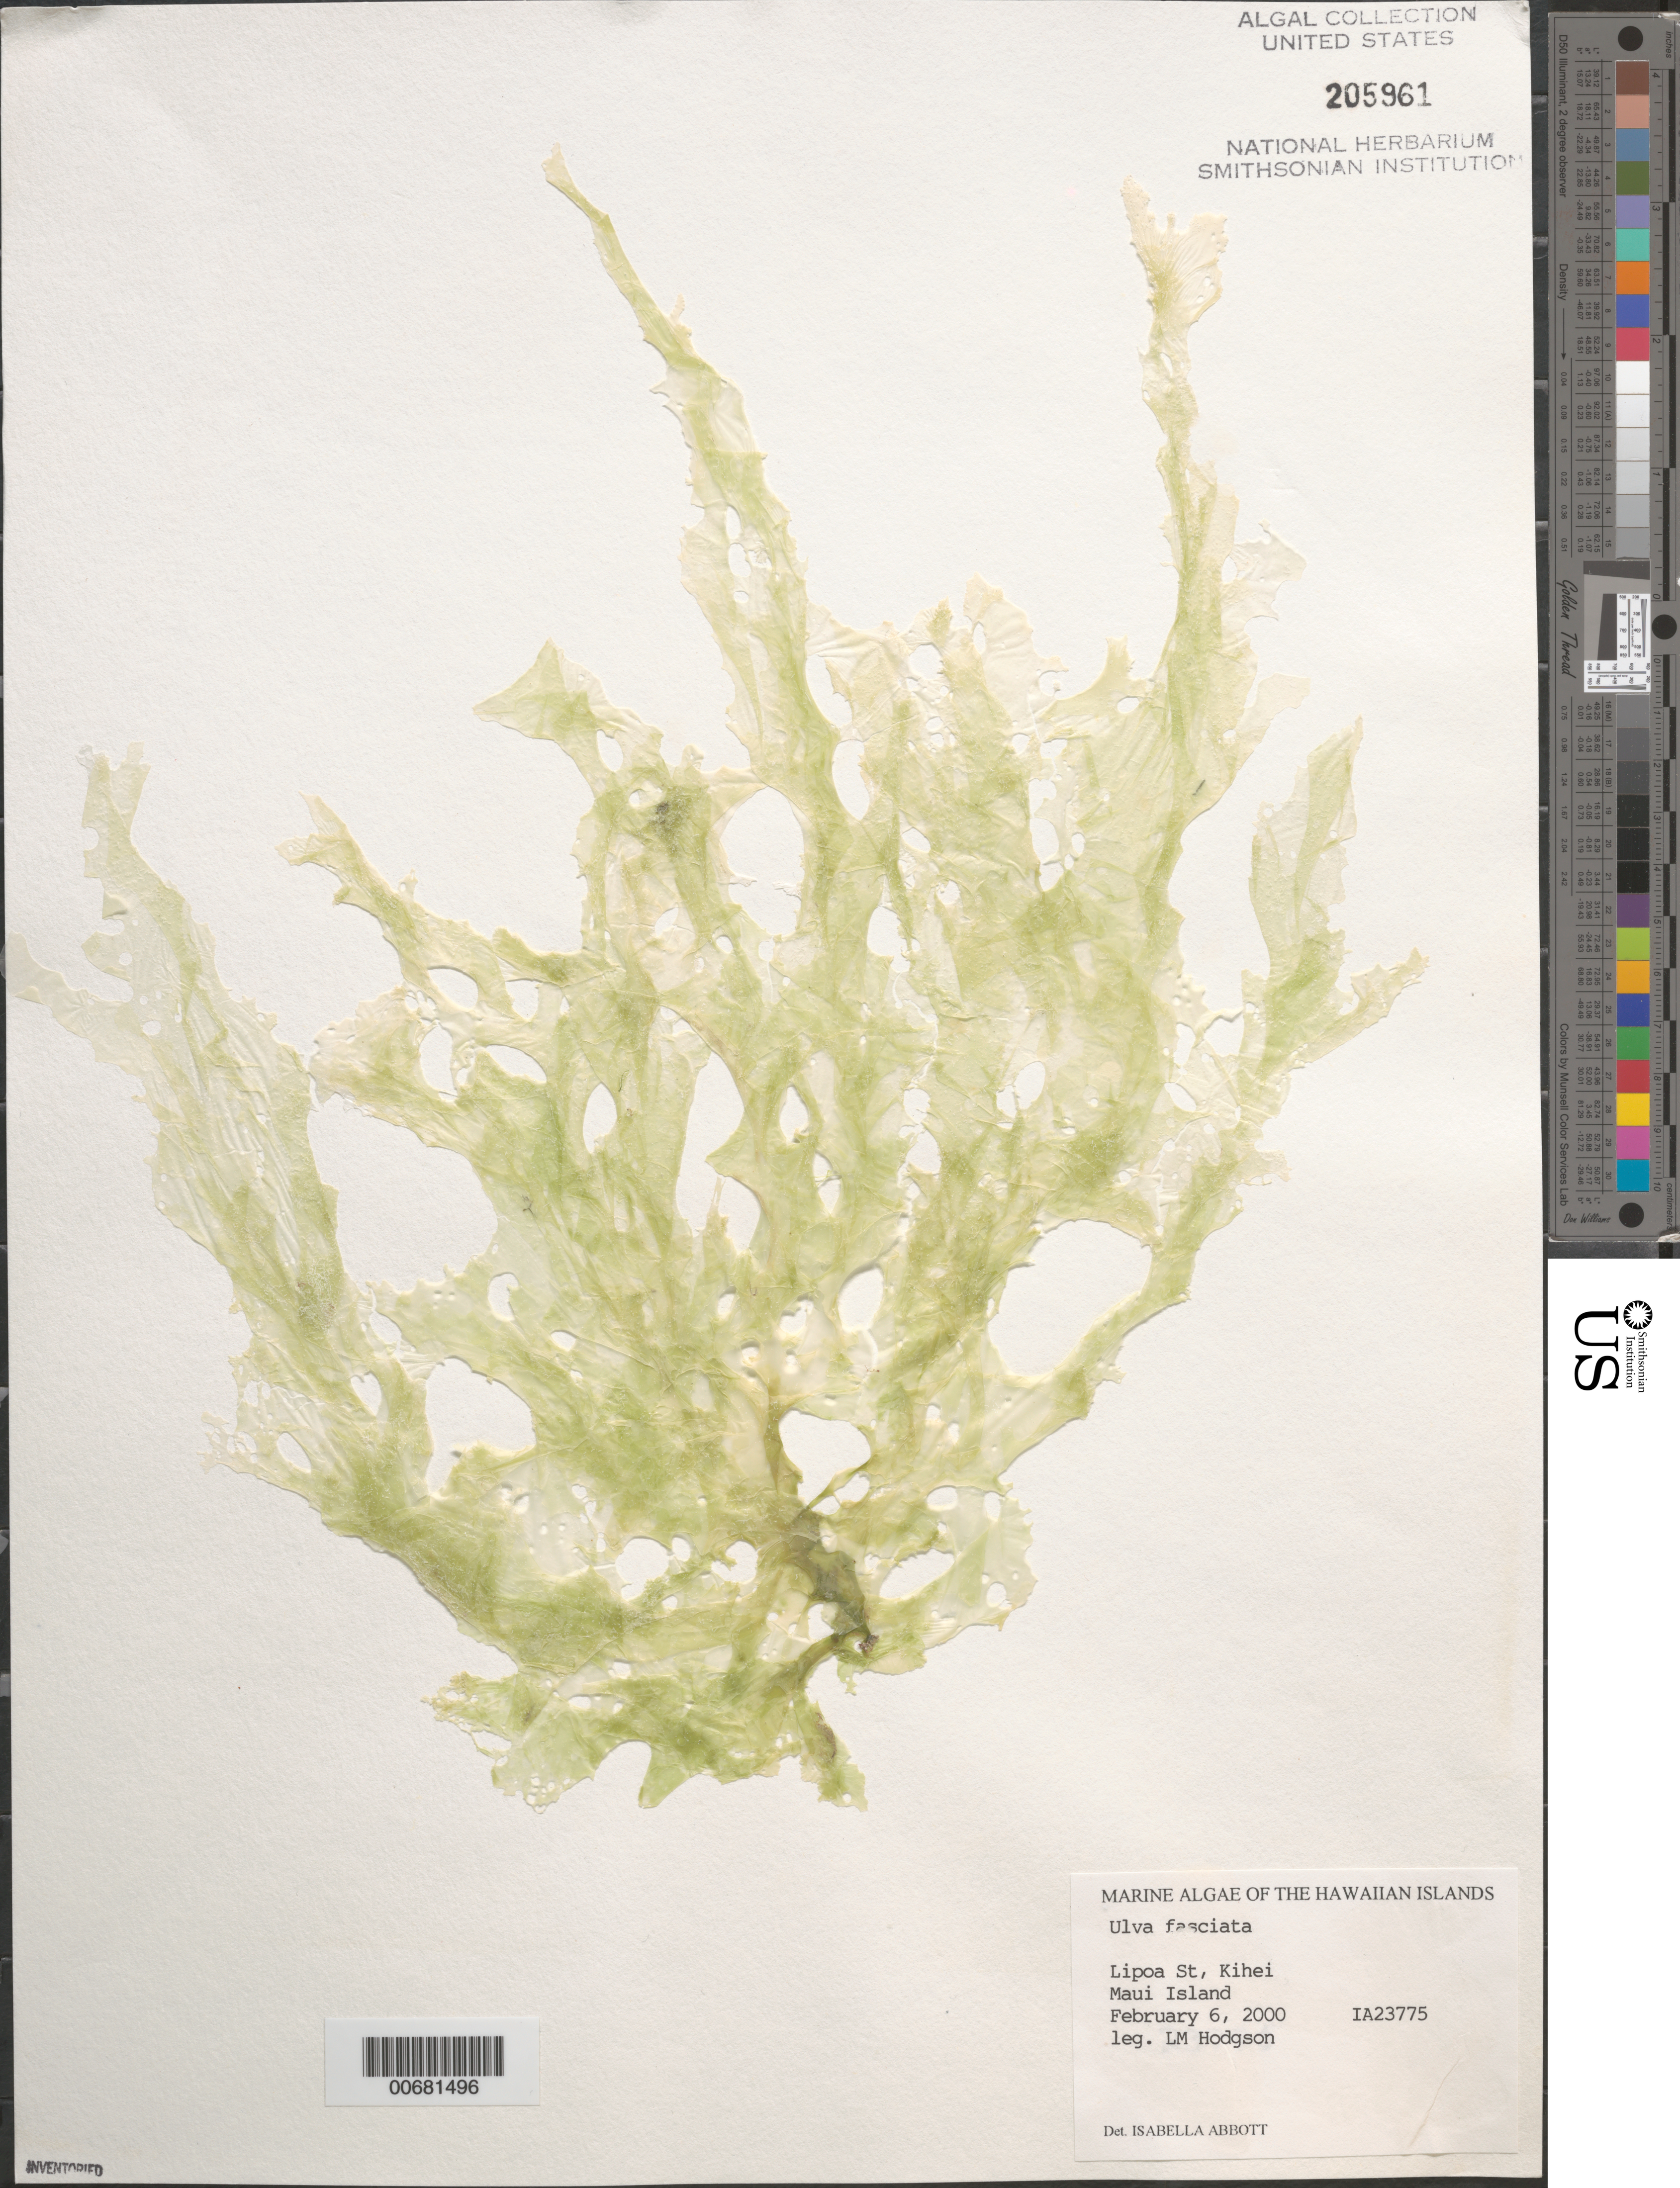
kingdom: Plantae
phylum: Chlorophyta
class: Ulvophyceae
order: Ulvales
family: Ulvaceae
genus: Ulva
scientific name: Ulva lactuca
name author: L.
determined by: Algae name updating Project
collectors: L. M. Hodgson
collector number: IAA 23775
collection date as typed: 06 Feb 2000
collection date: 2000-02-06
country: United States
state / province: Hawaii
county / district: Maui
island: Maui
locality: Lipoa Street, Kihei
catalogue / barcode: US 205961